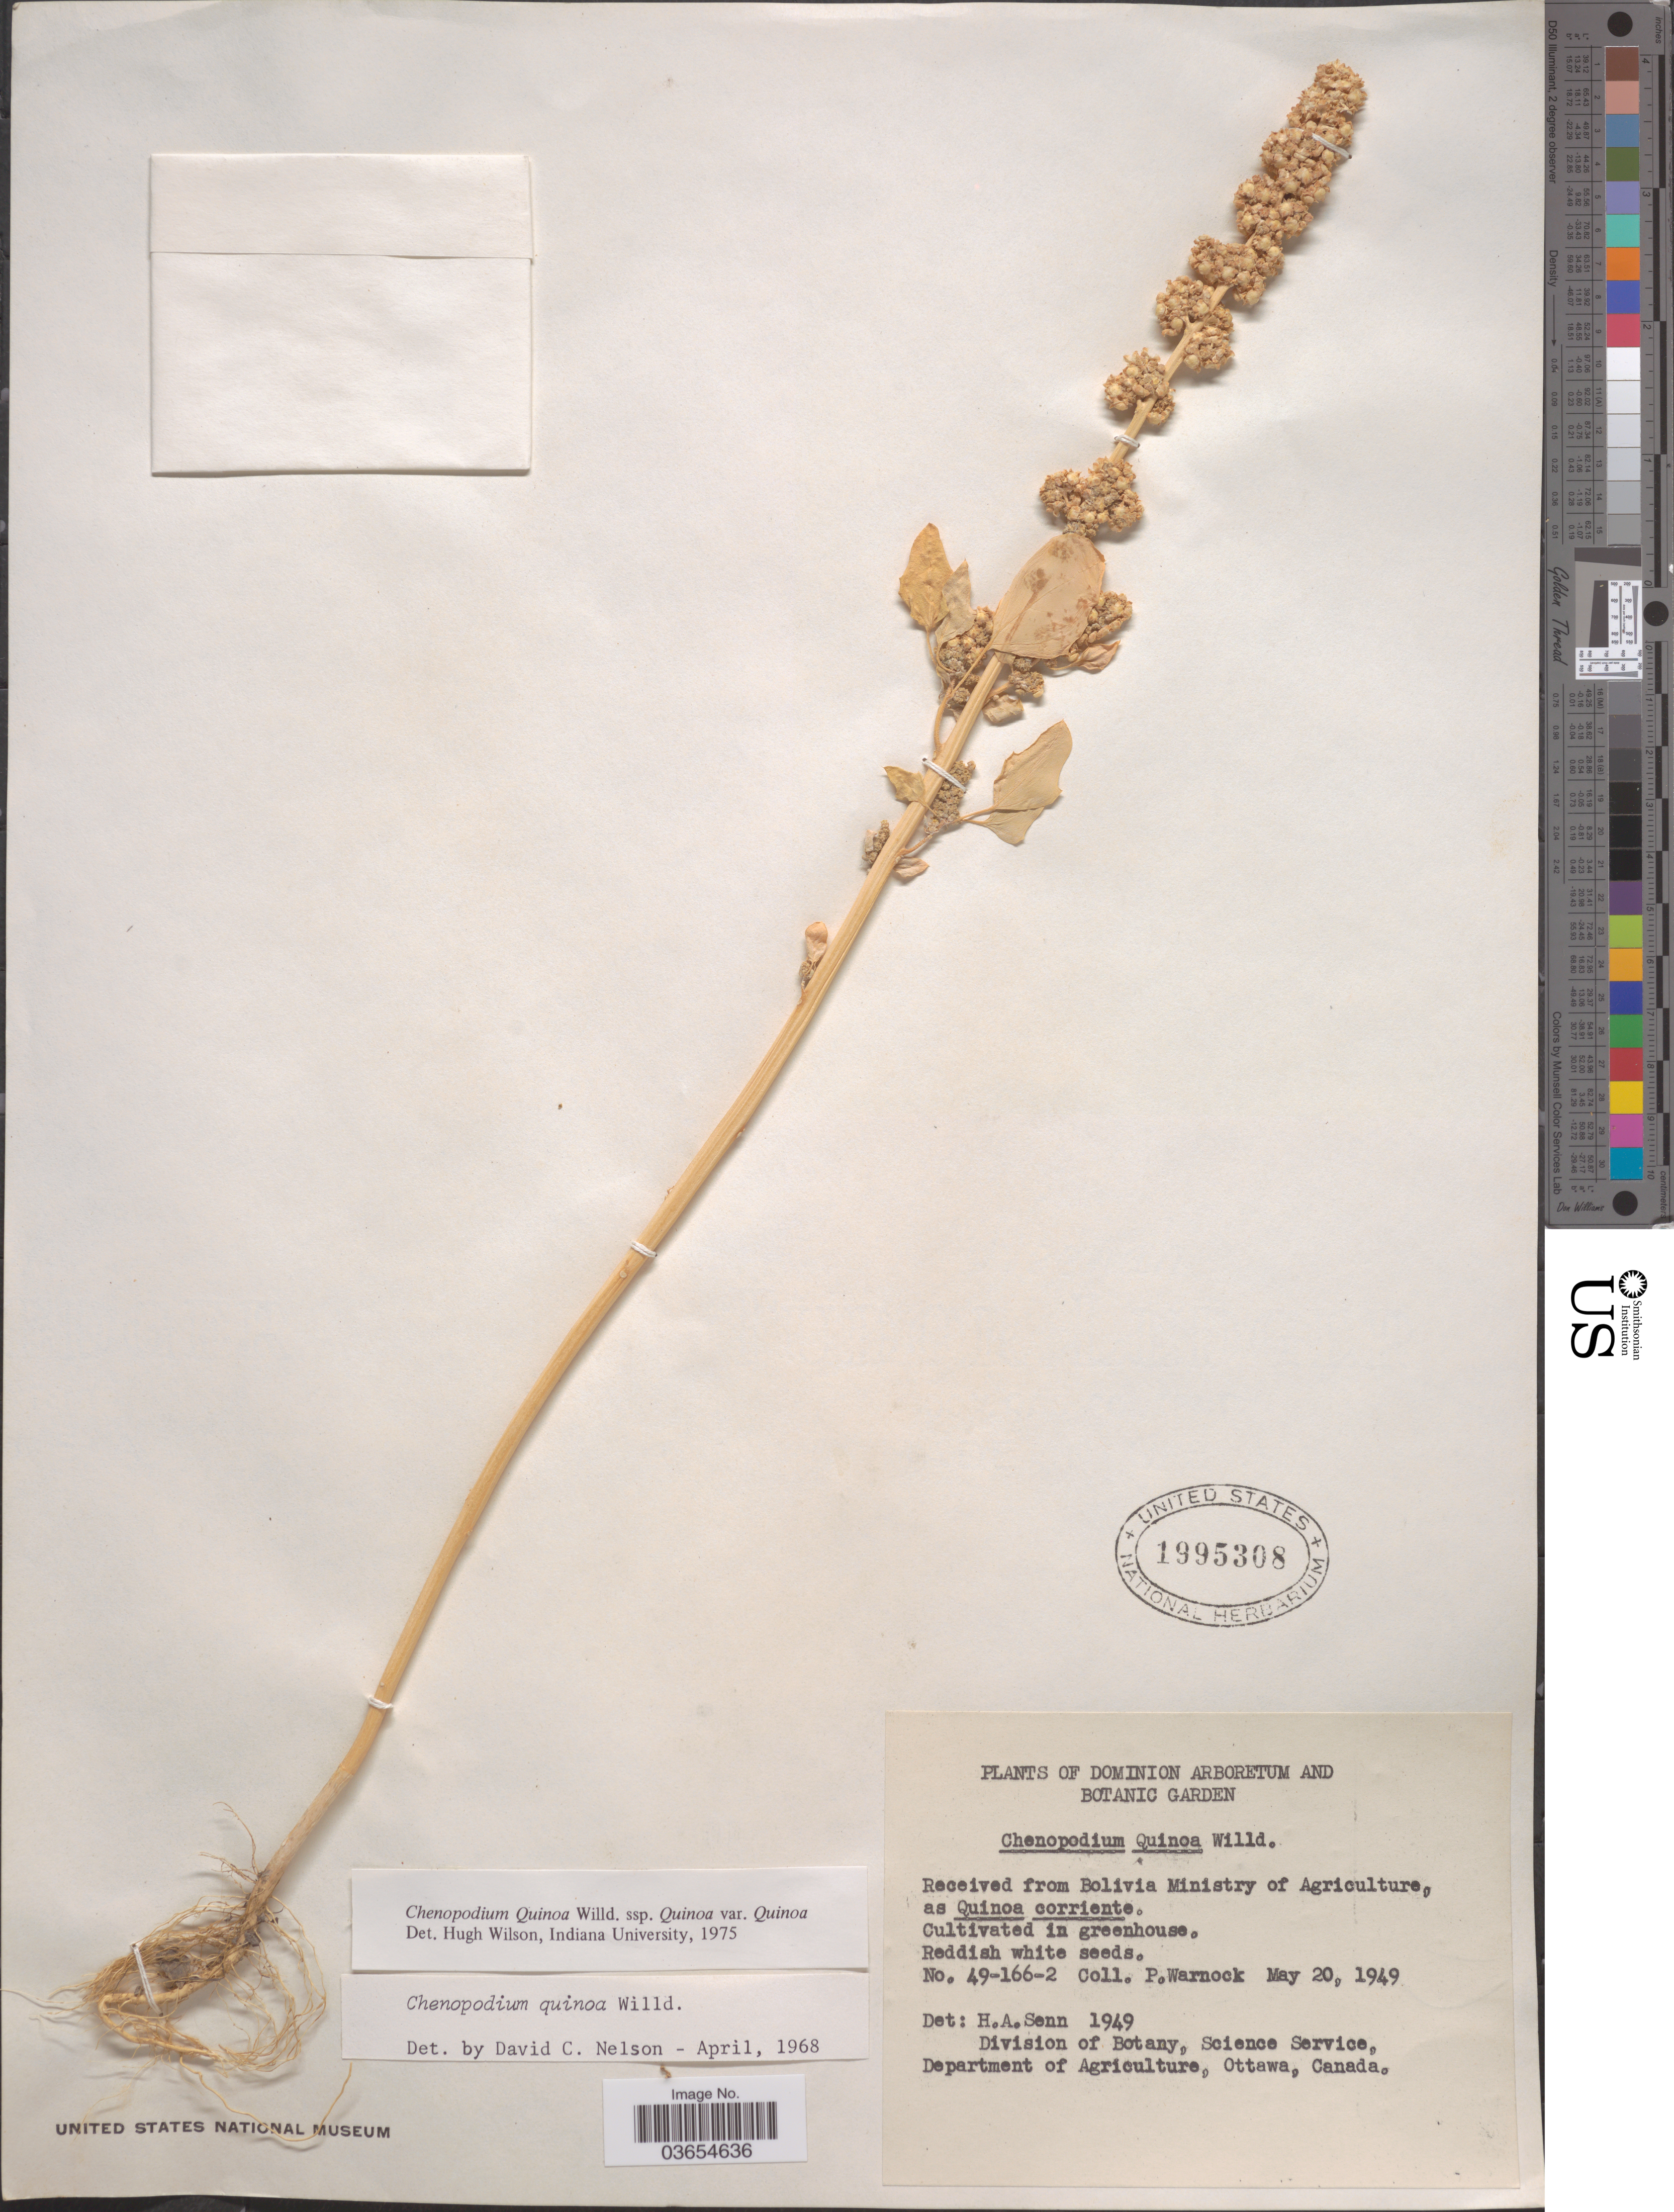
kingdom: Plantae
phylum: Tracheophyta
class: Magnoliopsida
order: Caryophyllales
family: Amaranthaceae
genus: Chenopodium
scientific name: Chenopodium quinoa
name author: Willd.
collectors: P. Warnock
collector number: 49-166-2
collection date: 1949-05-20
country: Canada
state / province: Ontario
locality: Dominion Arboretum and Botanic Garden. In greenhouse.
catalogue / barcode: US 1995308